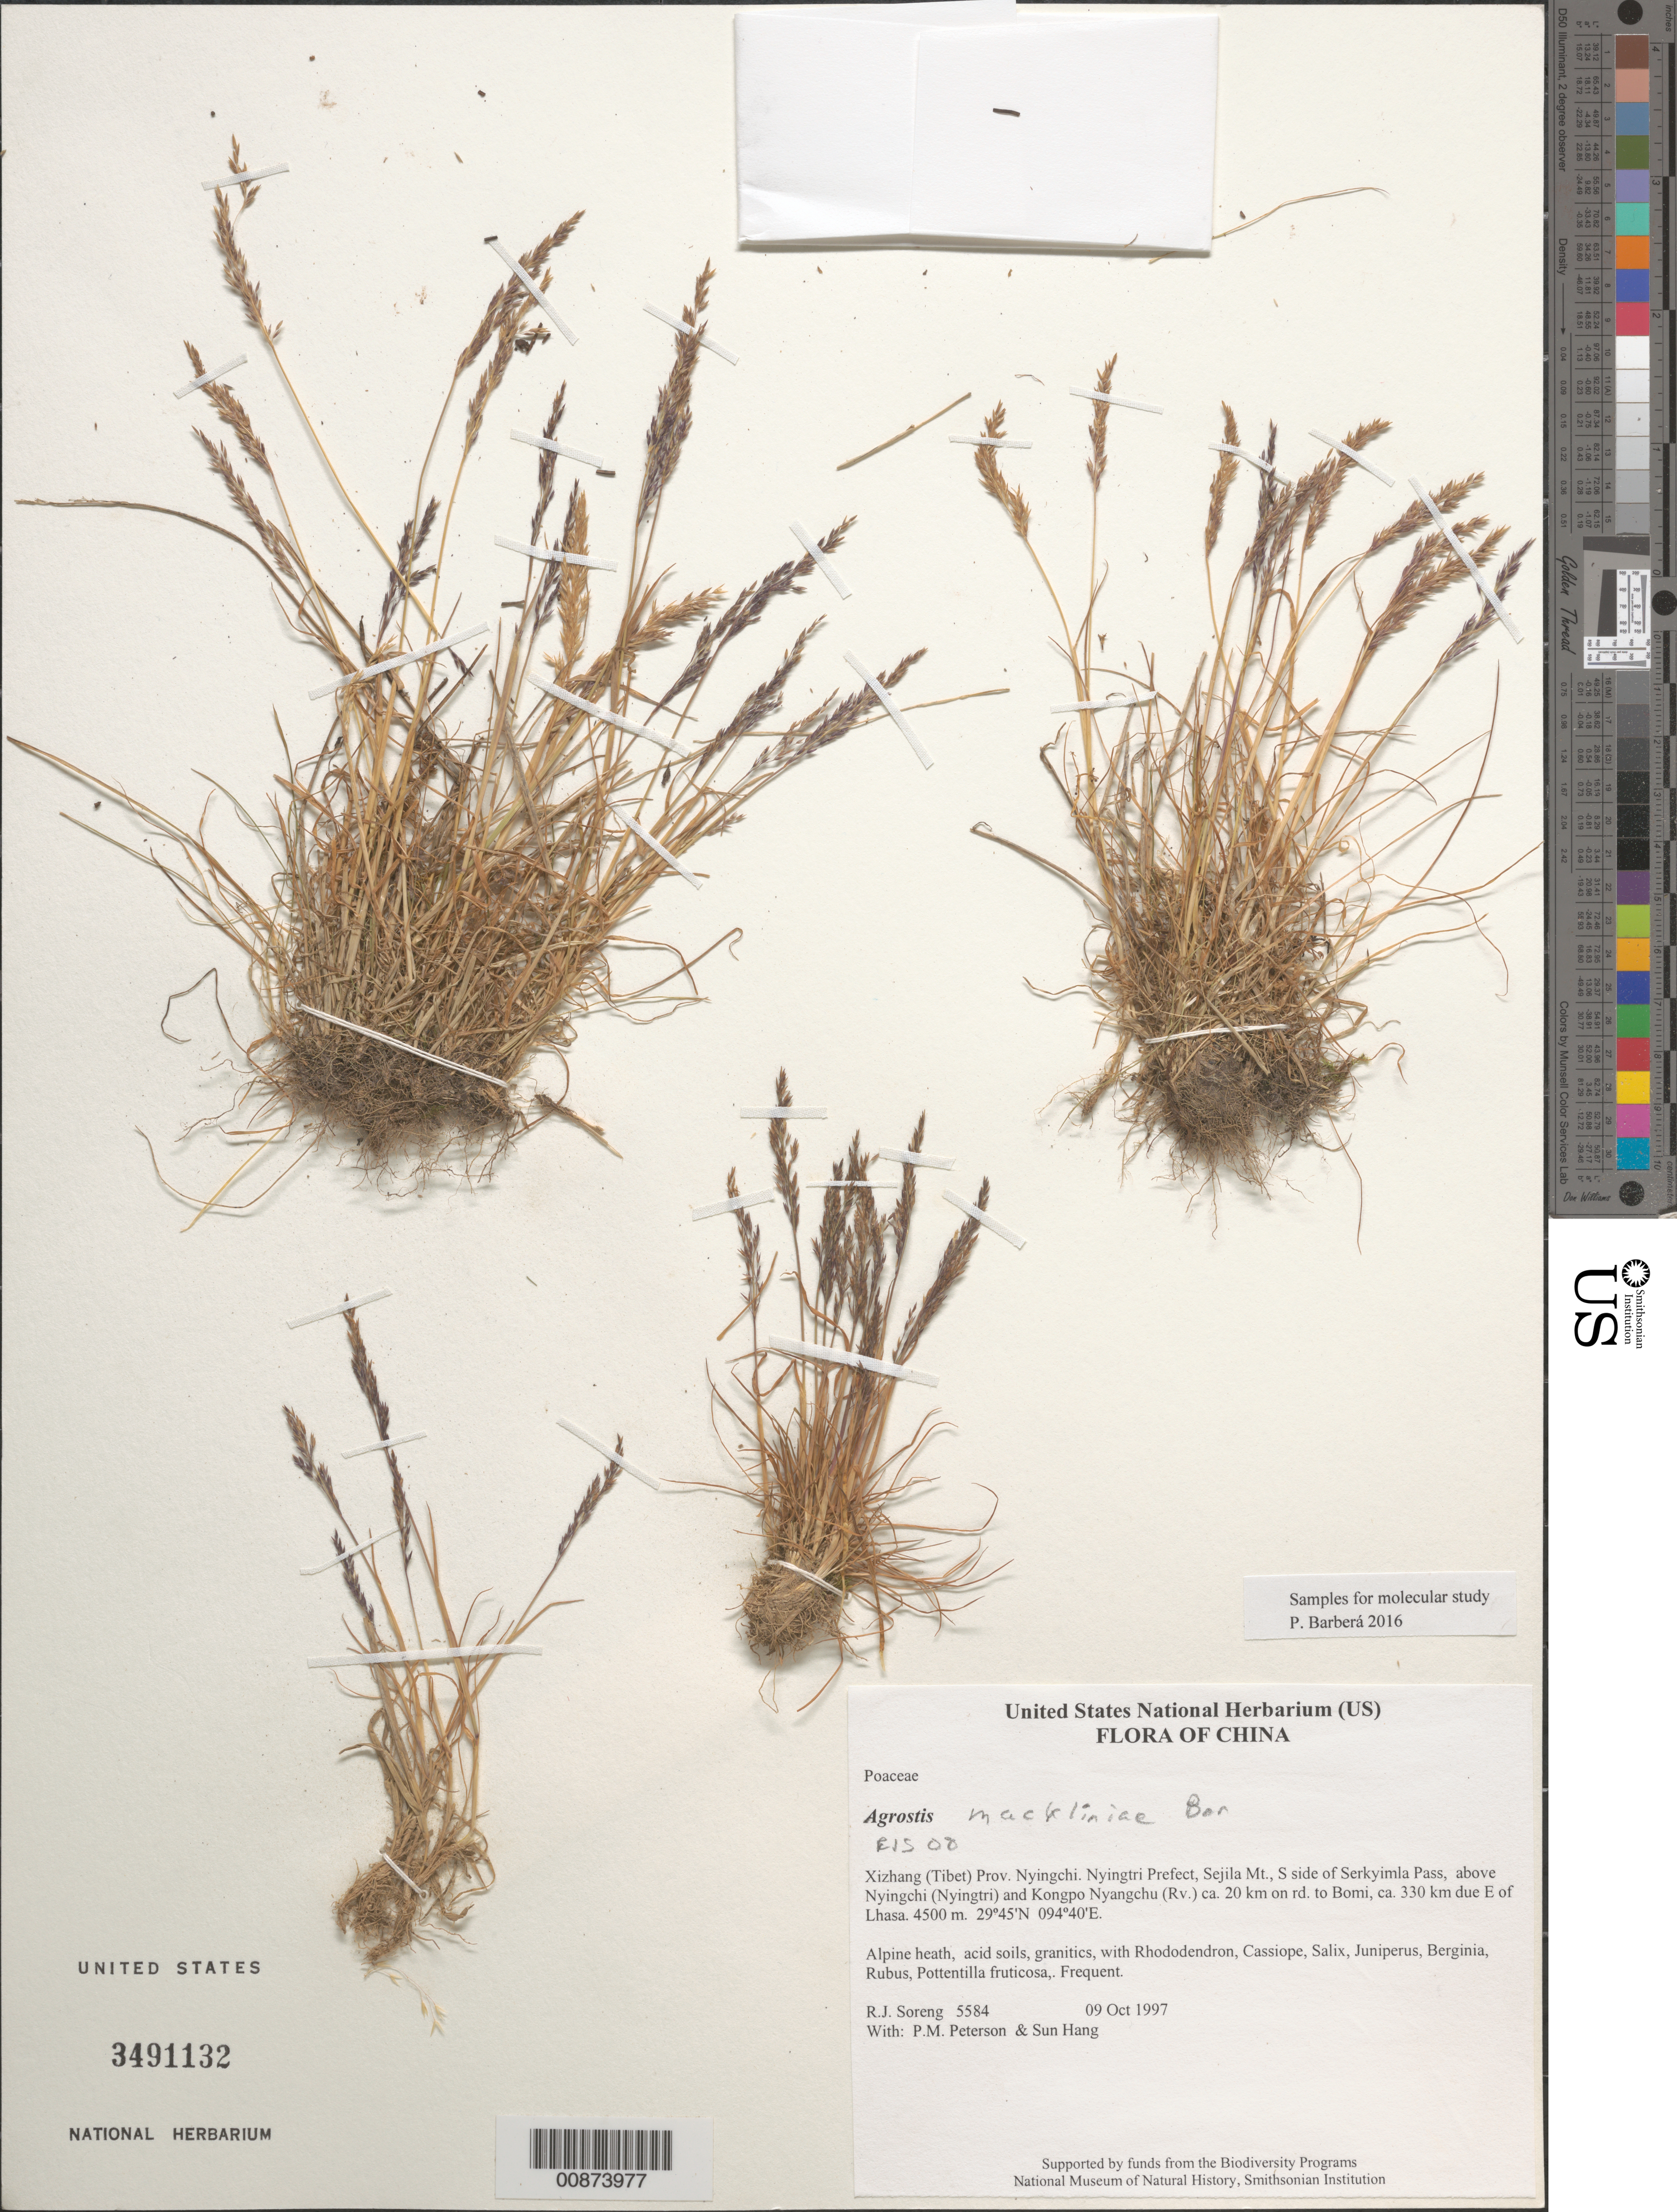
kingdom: Plantae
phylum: Tracheophyta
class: Liliopsida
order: Poales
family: Poaceae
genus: Agrostis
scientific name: Agrostis mackliniae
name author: Bor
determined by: Soreng, Robert J., Research Associate (BOT), Smithsonian Institution - National Museum of Natural History (UNITED STATES)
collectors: R. J. Soreng, P. M. Peterson & Sun Hang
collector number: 5584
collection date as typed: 09 Oct 1997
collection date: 1997-10-09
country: China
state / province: Xizang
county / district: Nyingchi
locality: Nyingtri Prefect, Sejila Mt., S side of Serkyimla Pass, above Nyingchi (Nyingtri) and Kongpo Nyangchu (Rv.) ca. 20 km on rd. to Bomi, ca. 330 km due E of Lhasa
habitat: Alpine heath, acid soils, granitics, with Rhododendron, Cassiope, Salix, Juniperus, Berginia, Rubus, Pottentilla fruticosa,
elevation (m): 4500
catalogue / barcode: US 3491132